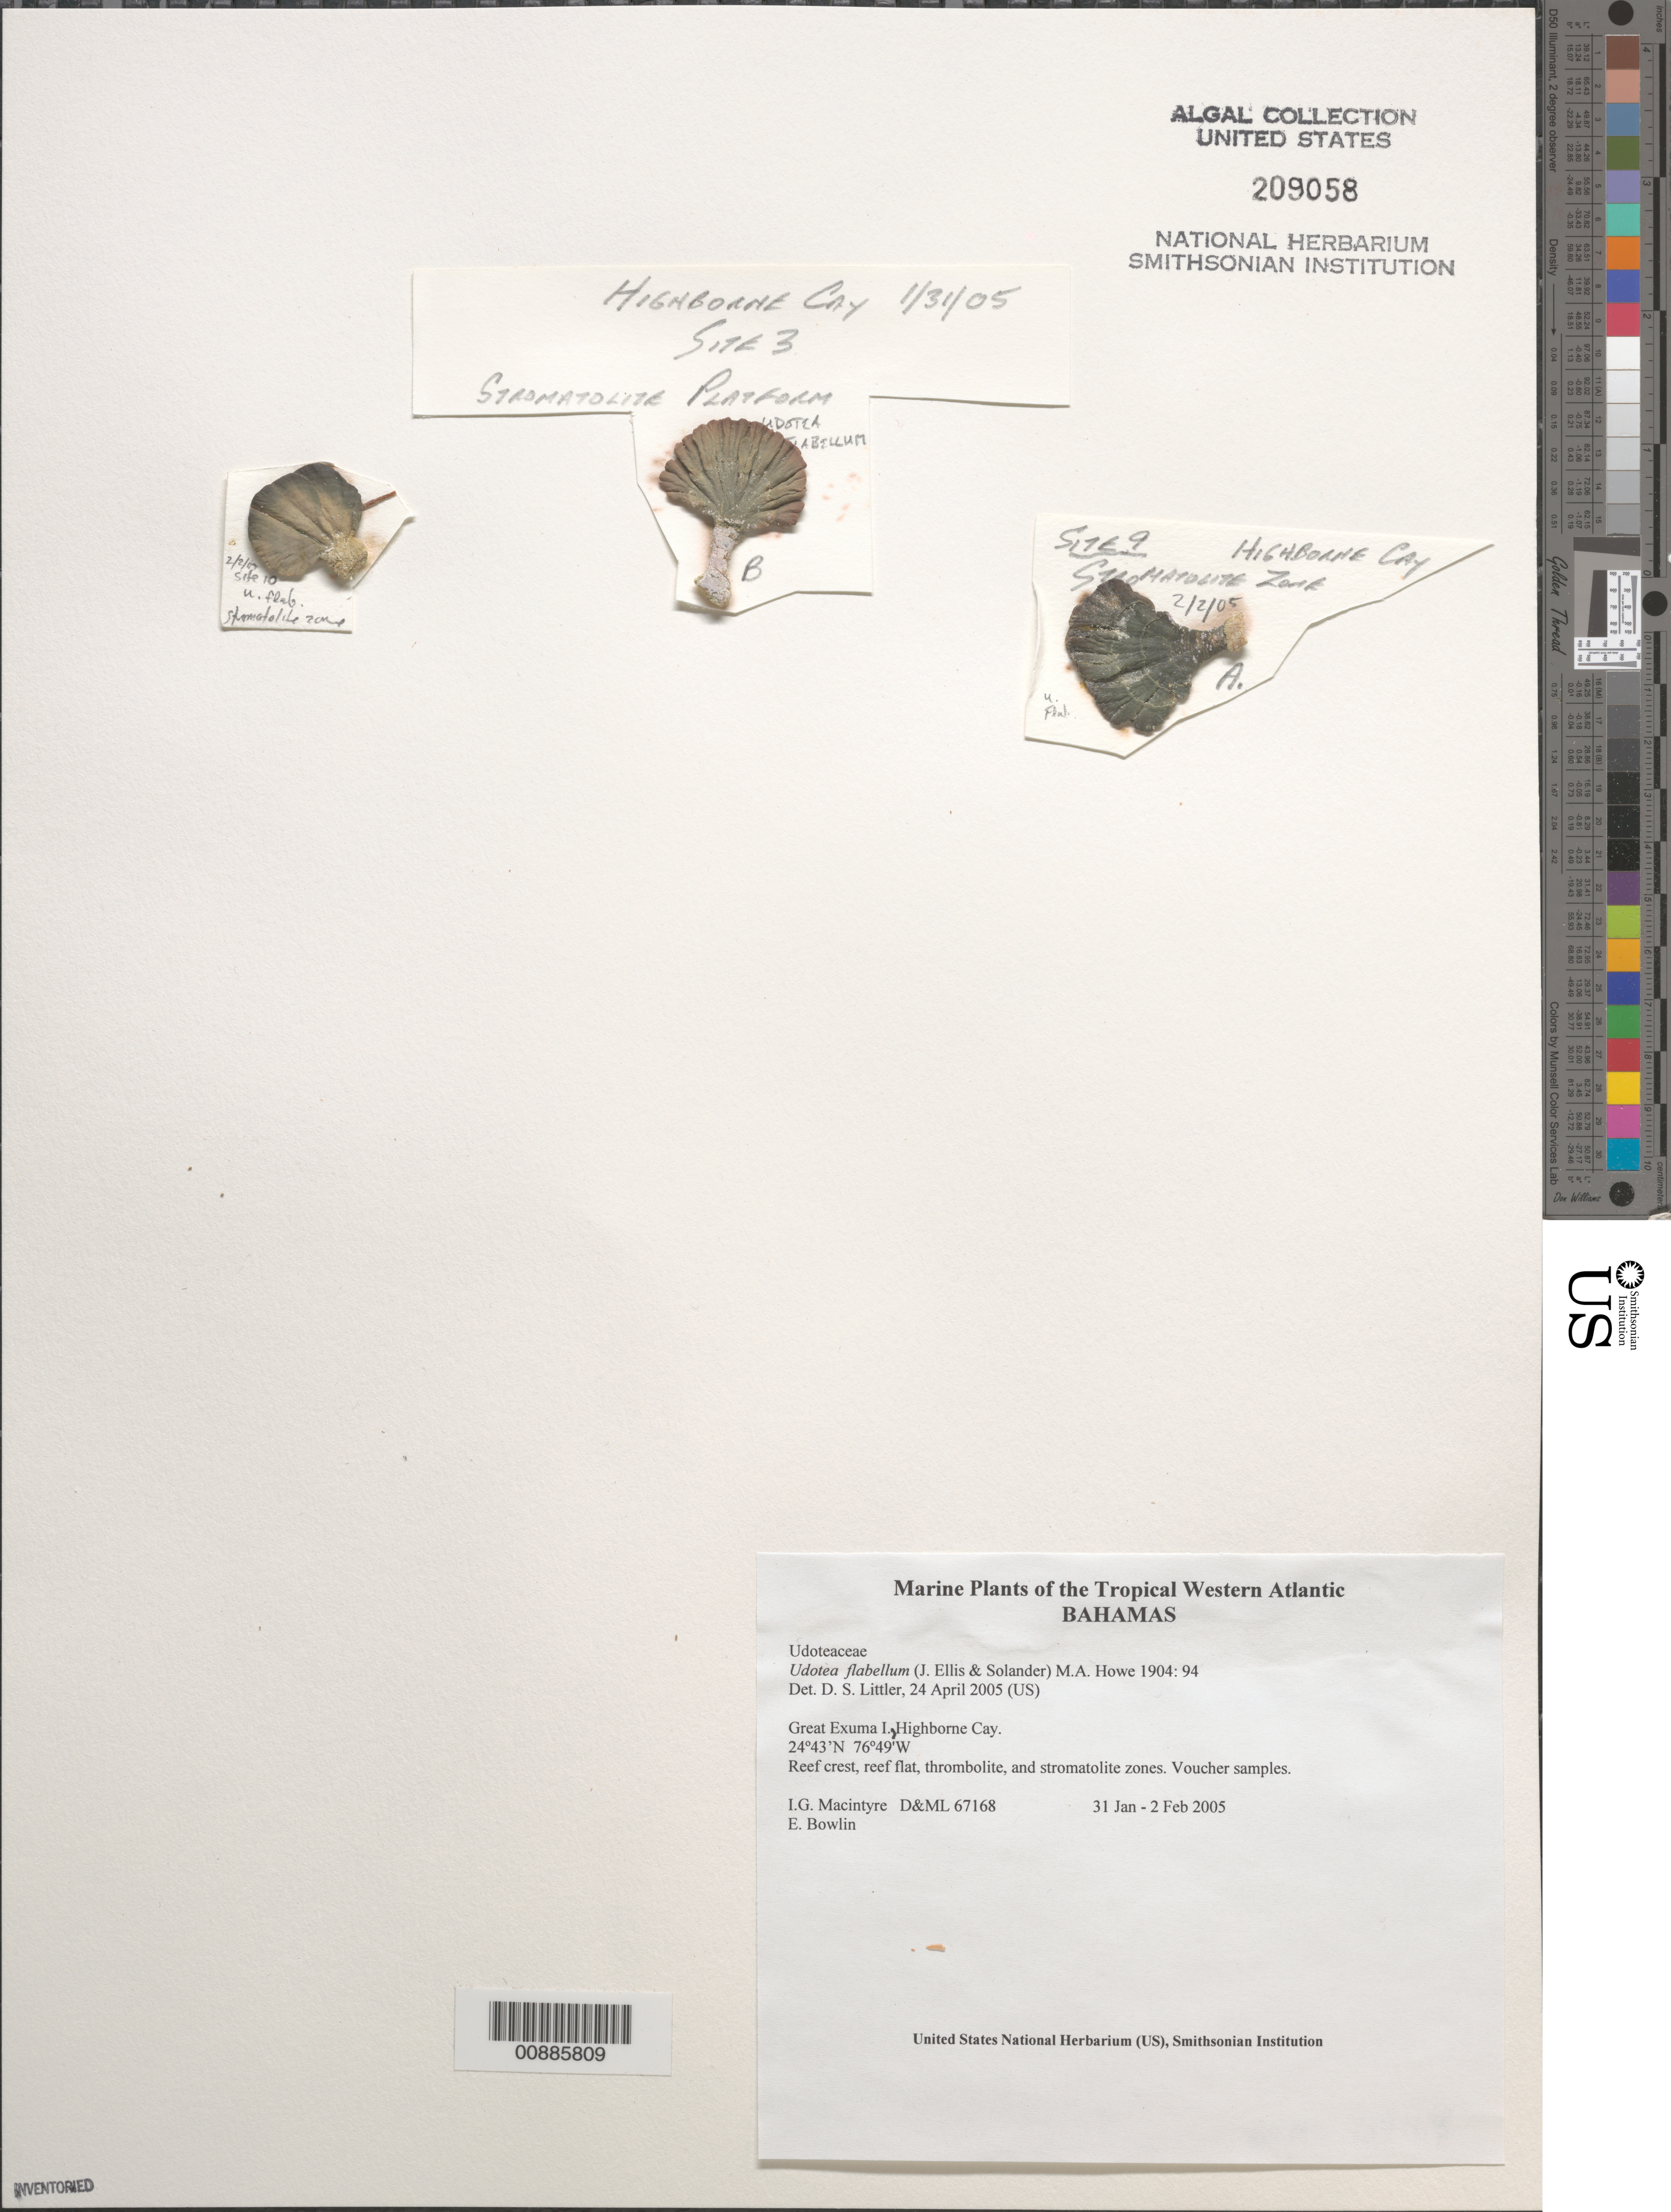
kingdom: Plantae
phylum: Chlorophyta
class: Ulvophyceae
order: Bryopsidales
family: Udoteaceae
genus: Udotea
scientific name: Udotea flabellum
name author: (J. Ellis & Sol.) M. Howe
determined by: Verbruggen, H.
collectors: I. Macintyre & E. Bowlin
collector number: D&ML 67168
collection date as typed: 31 Jan 2005 to 02 Feb 2005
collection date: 2005-01-31/2005-02-02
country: Bahamas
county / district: Exuma District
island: Great Exuma Island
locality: Highborne Cay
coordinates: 24 43' N, 76 49' W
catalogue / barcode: US 209058